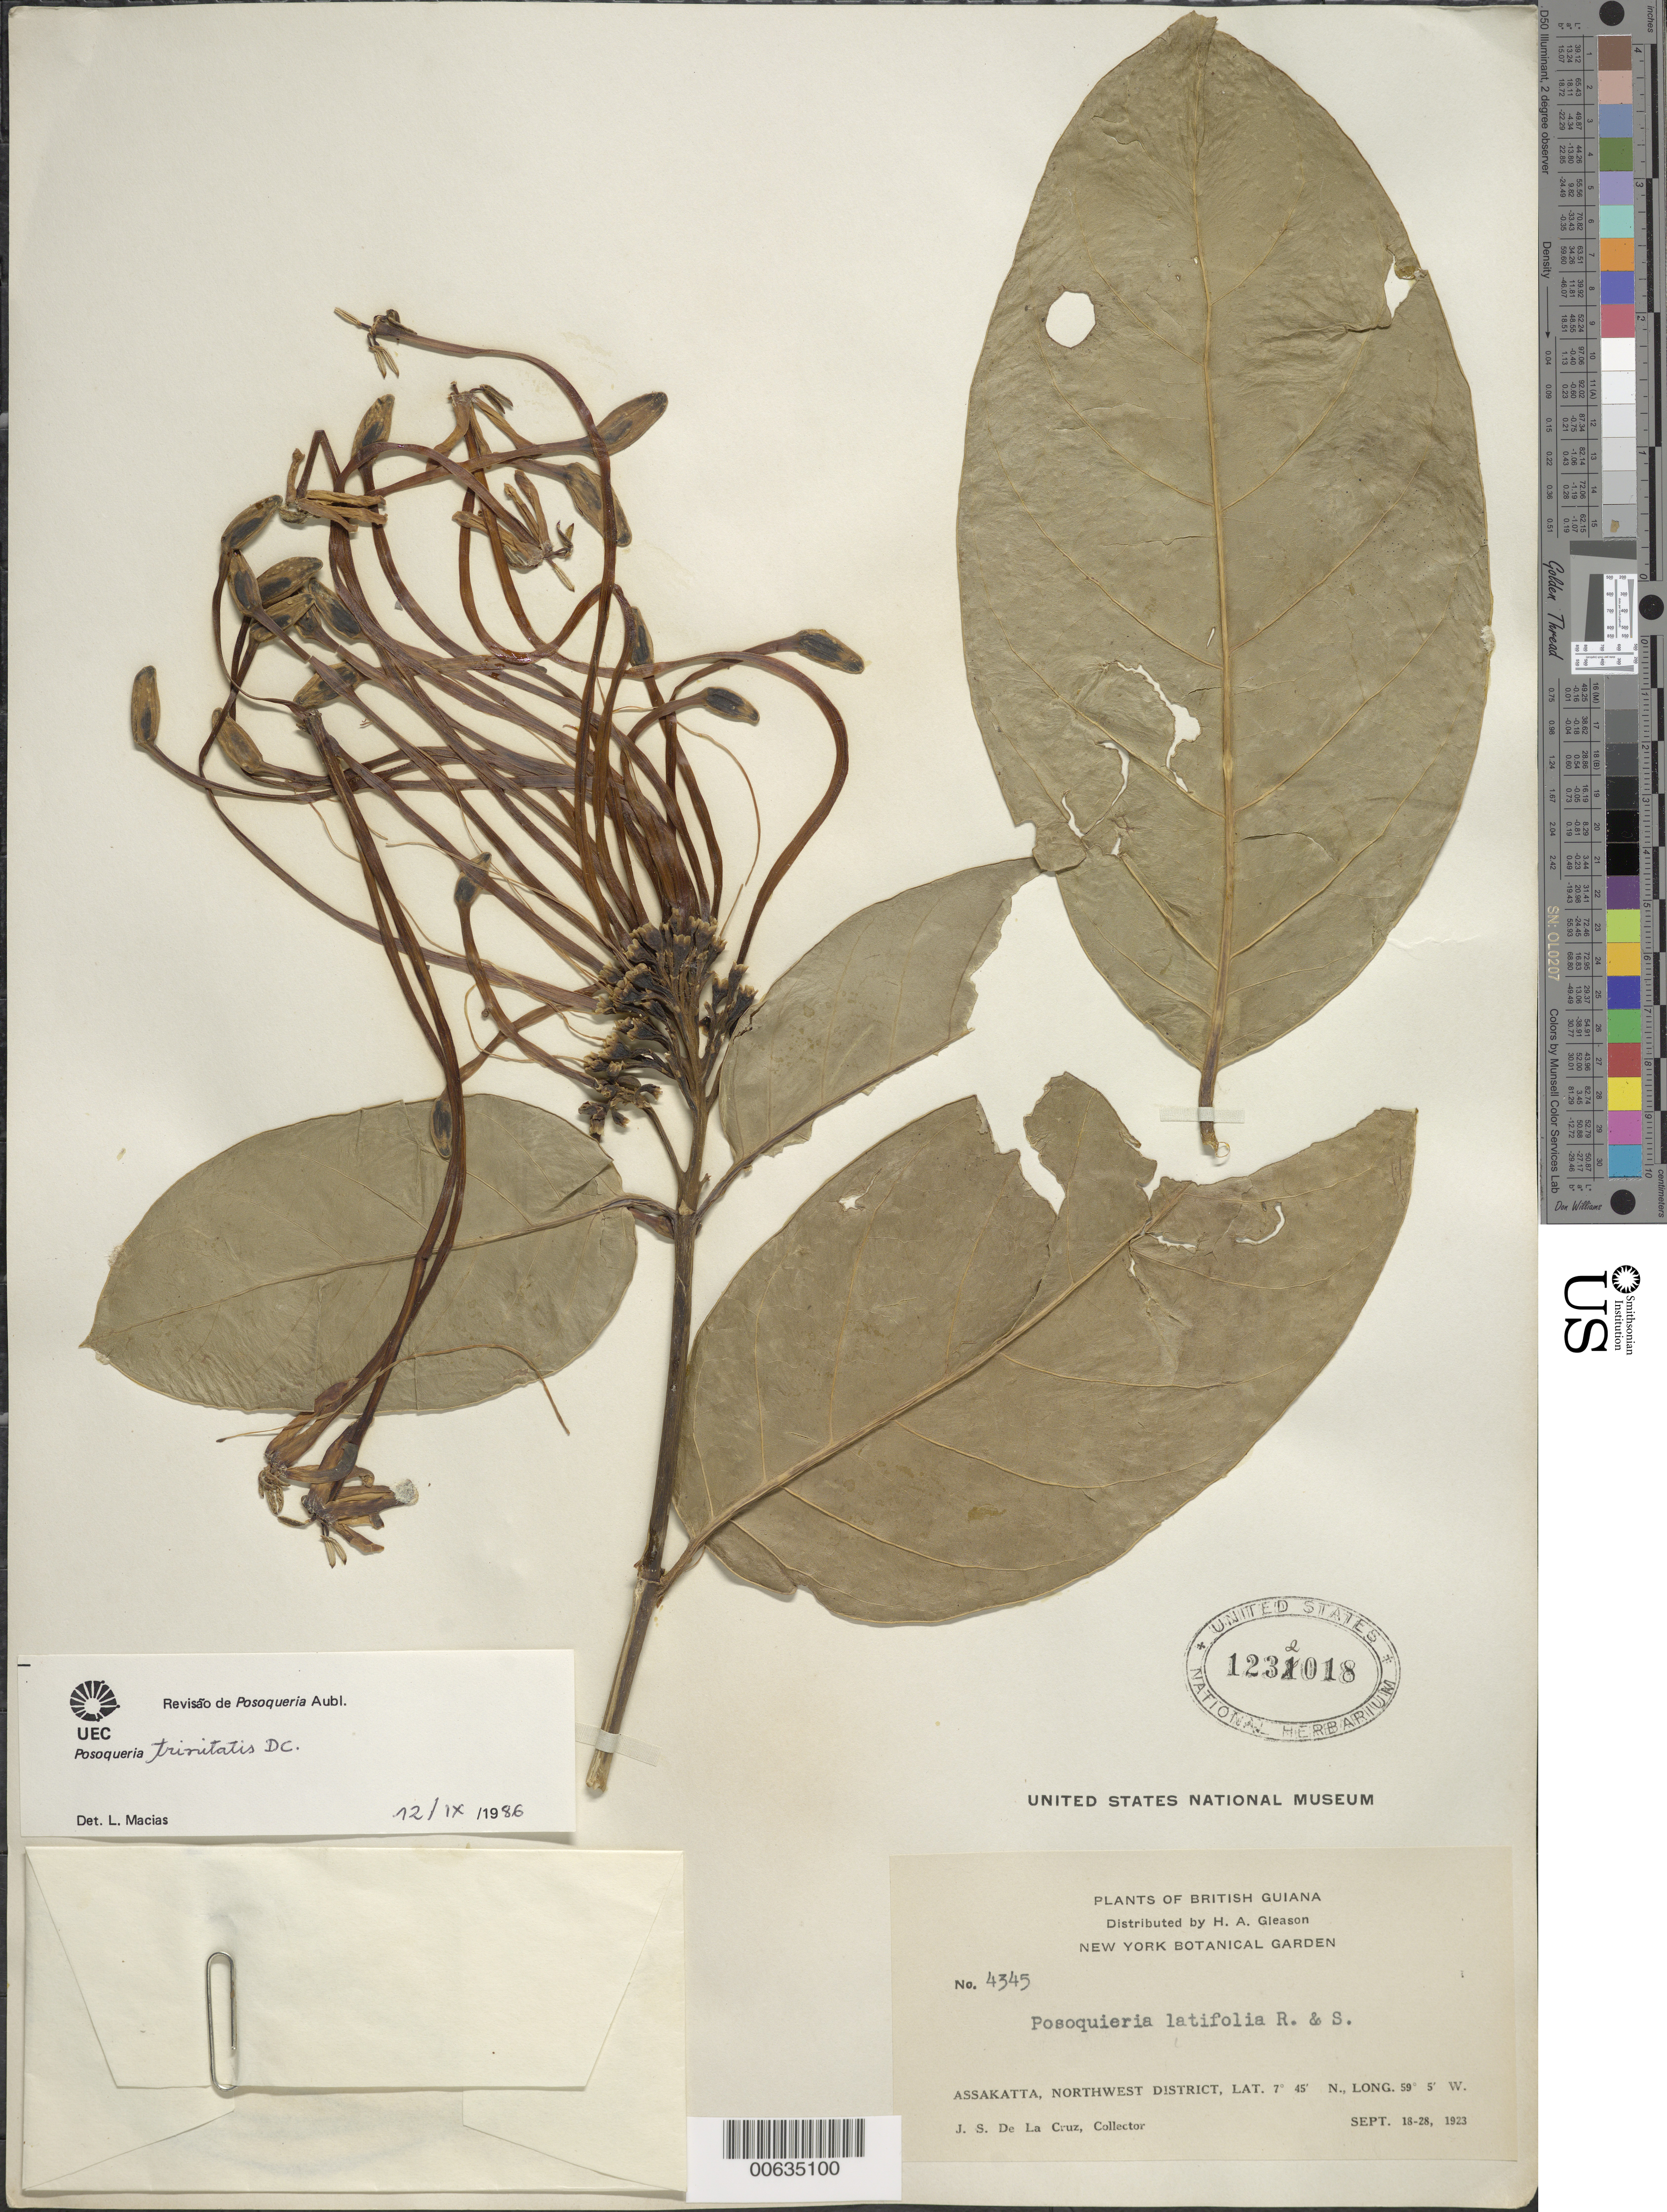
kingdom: Plantae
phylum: Tracheophyta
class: Magnoliopsida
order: Gentianales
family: Rubiaceae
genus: Posoqueria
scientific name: Posoqueria trinitatis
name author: DC.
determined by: Macias, L.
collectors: J. S. de la Cruz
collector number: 4345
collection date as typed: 18-Sep-23 to 28-Sep-23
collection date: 1923-09-18/1923-09-28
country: Guyana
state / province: Barima-Waini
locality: Assakatta, NW District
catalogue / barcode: US 1232018